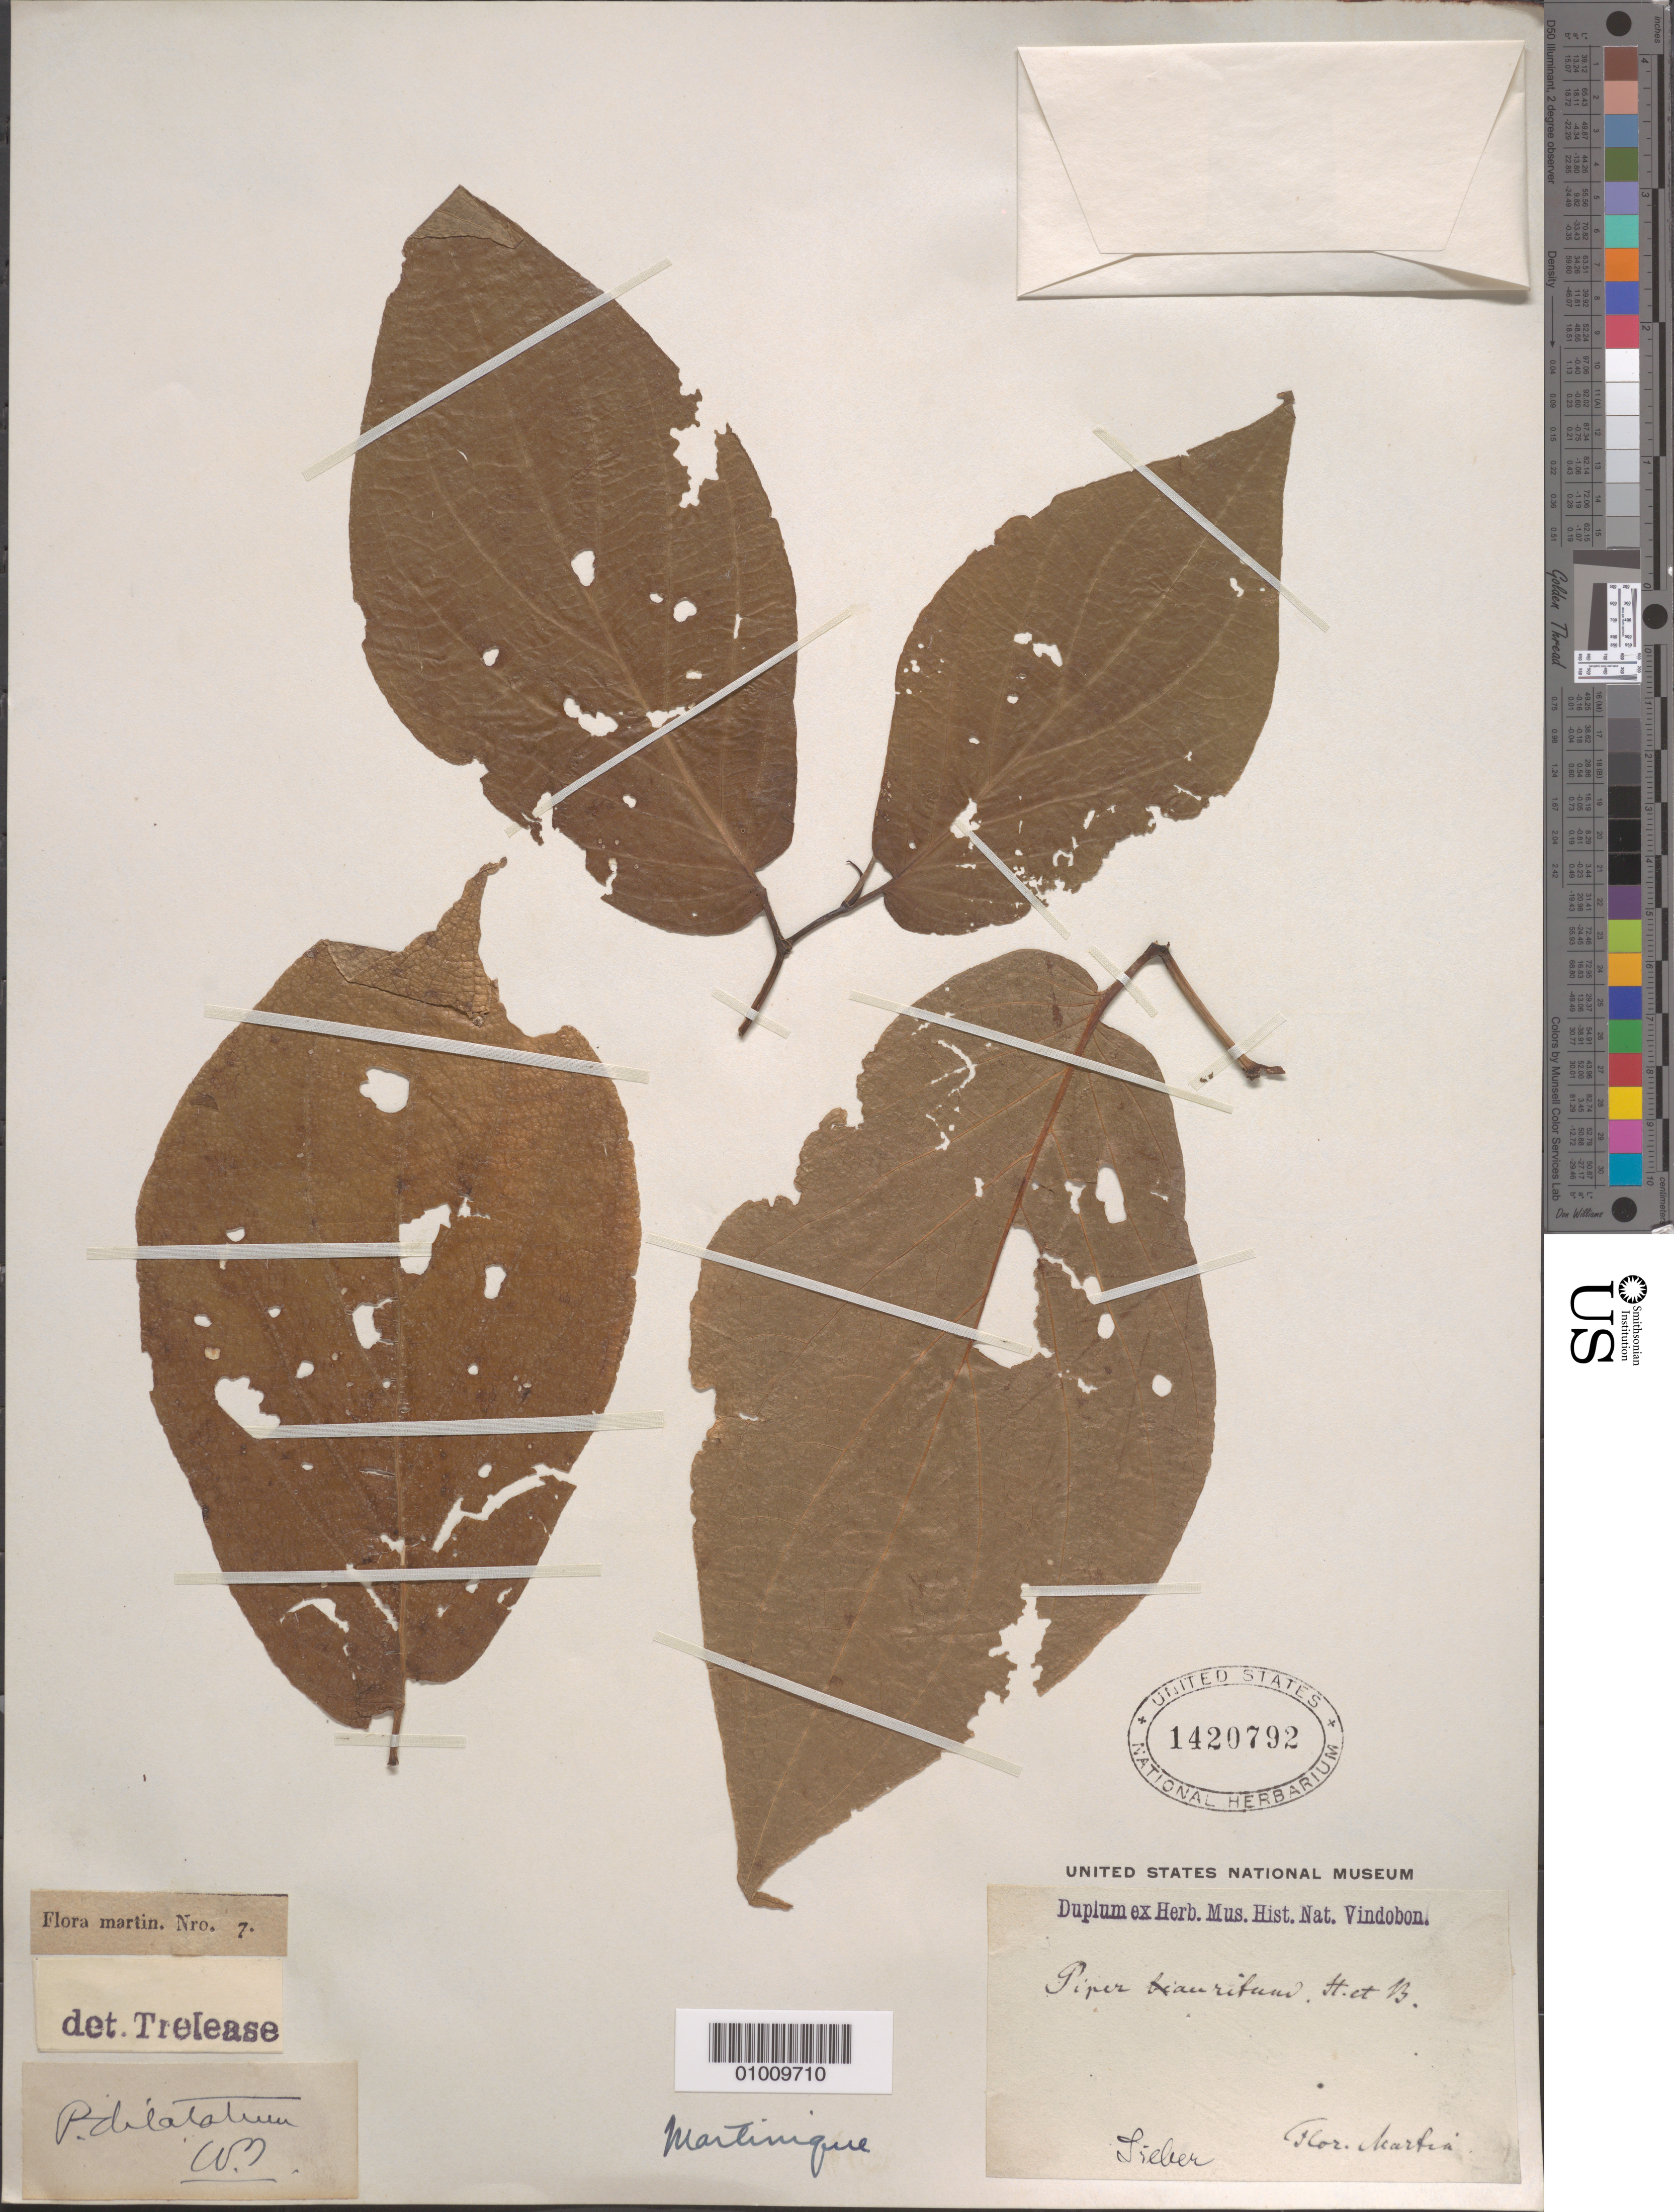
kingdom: Plantae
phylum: Tracheophyta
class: Magnoliopsida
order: Piperales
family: Piperaceae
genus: Piper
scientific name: Piper dilatatum var. dilatatum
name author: Rich.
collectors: -. Seiber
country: Martinique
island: Martinique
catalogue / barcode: US 1420792